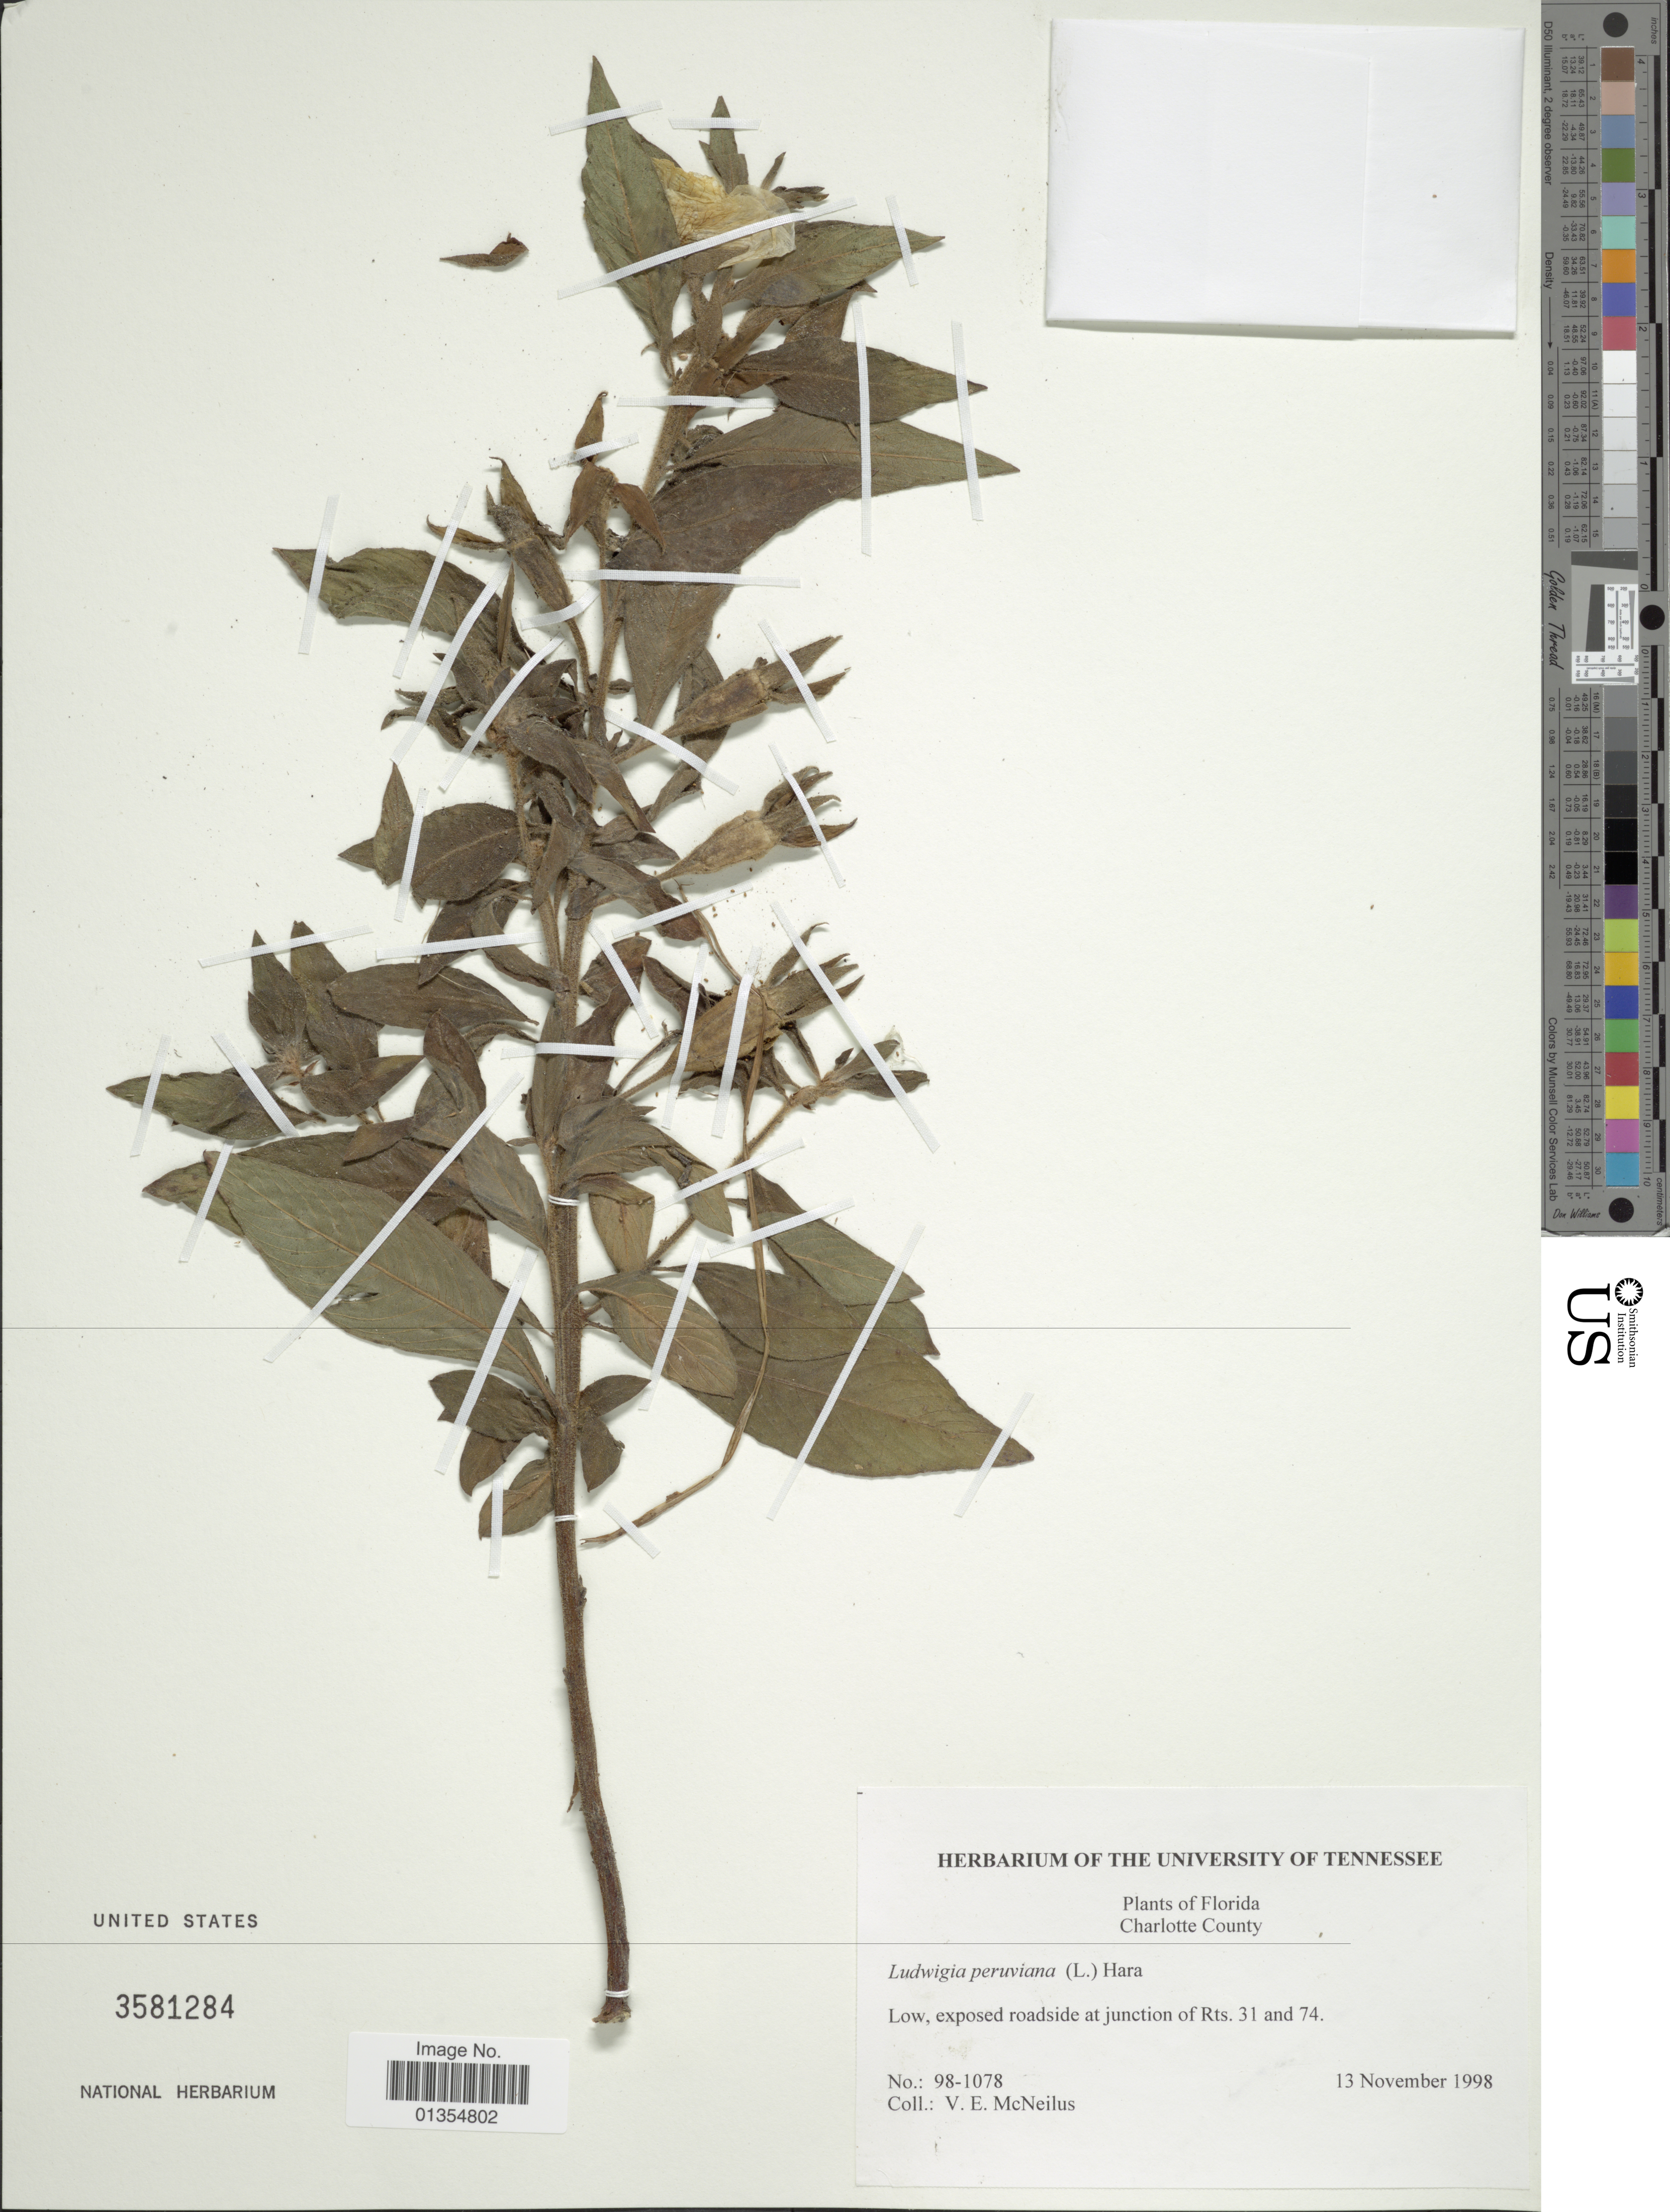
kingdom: Plantae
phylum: Tracheophyta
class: Magnoliopsida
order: Myrtales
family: Onagraceae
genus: Ludwigia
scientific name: Ludwigia peruviana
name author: (L.) H. Hara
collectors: V. Mcneilus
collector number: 98-1078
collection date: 1998-11-13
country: United States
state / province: Florida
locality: Charlotte, exposed roadside at junction of Rts. 31 and 74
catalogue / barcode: US 3581284